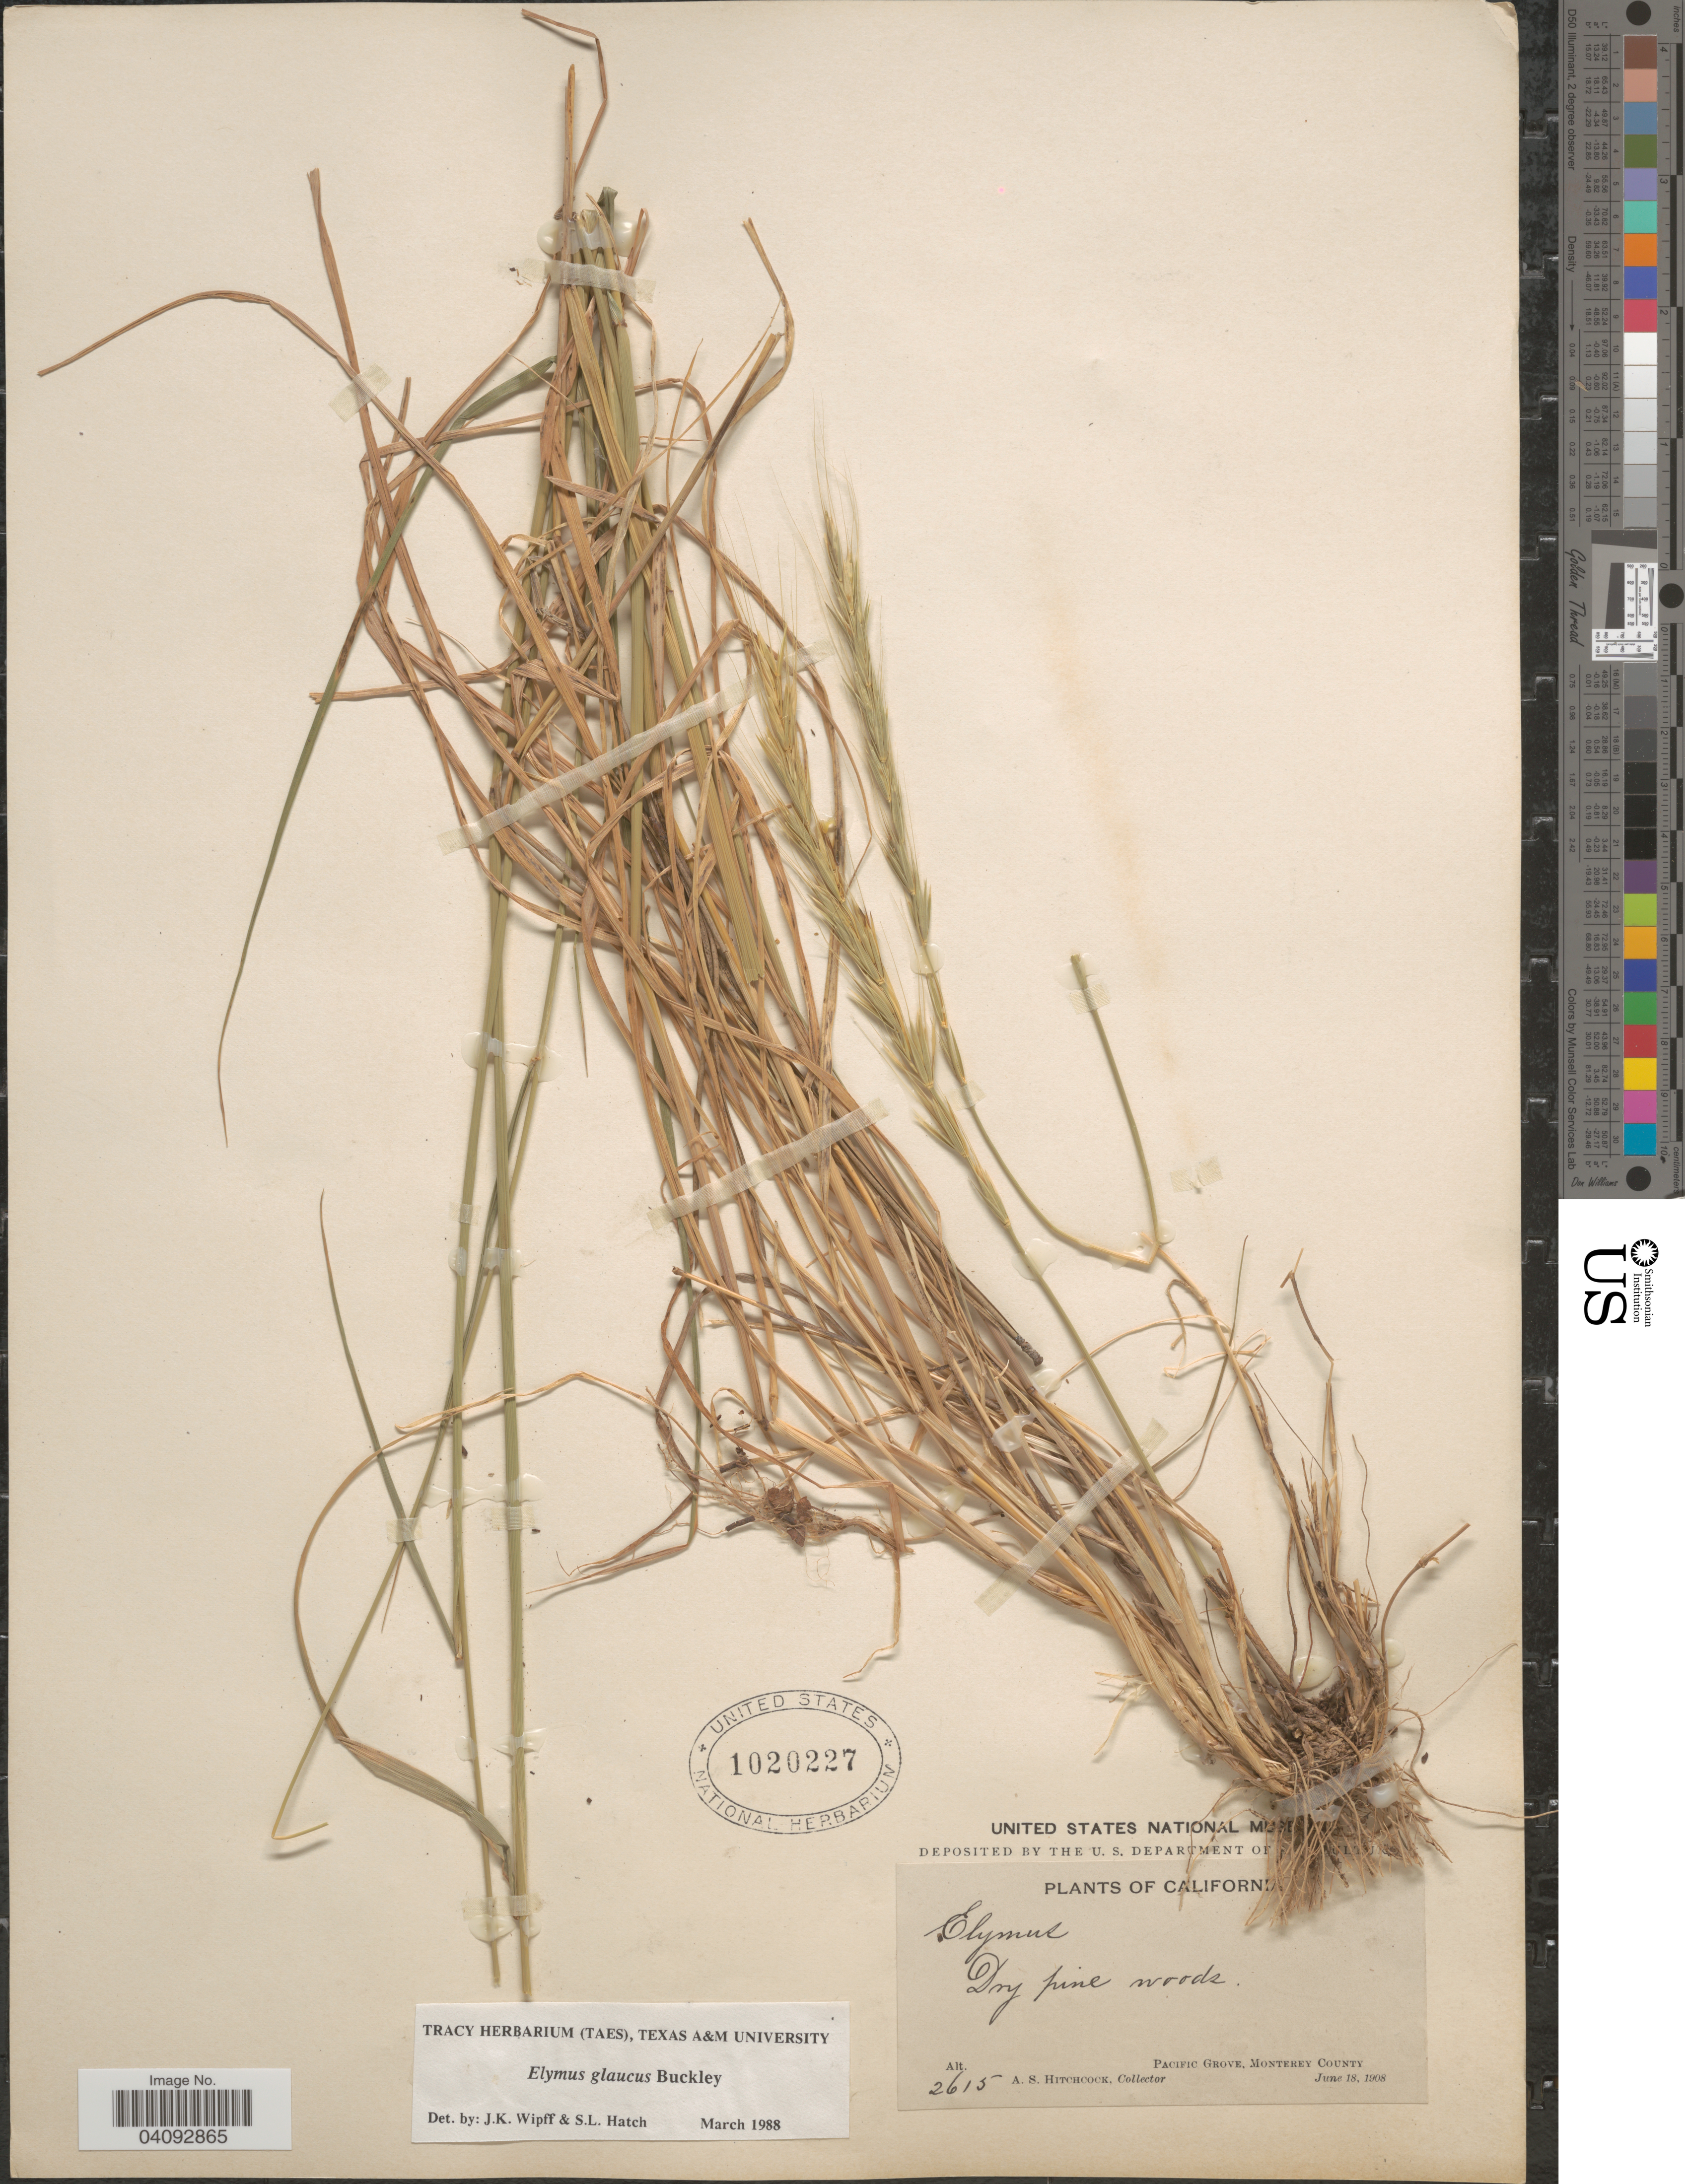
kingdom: Plantae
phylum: Tracheophyta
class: Liliopsida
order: Poales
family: Poaceae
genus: Elymus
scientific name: Elymus glaucus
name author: Buckley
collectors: A. S. Hitchcock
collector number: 2615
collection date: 1908-06-18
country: United States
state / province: California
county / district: Monterey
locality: Dry pine woods. Pacific Grove, Monterey County.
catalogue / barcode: US 1020227